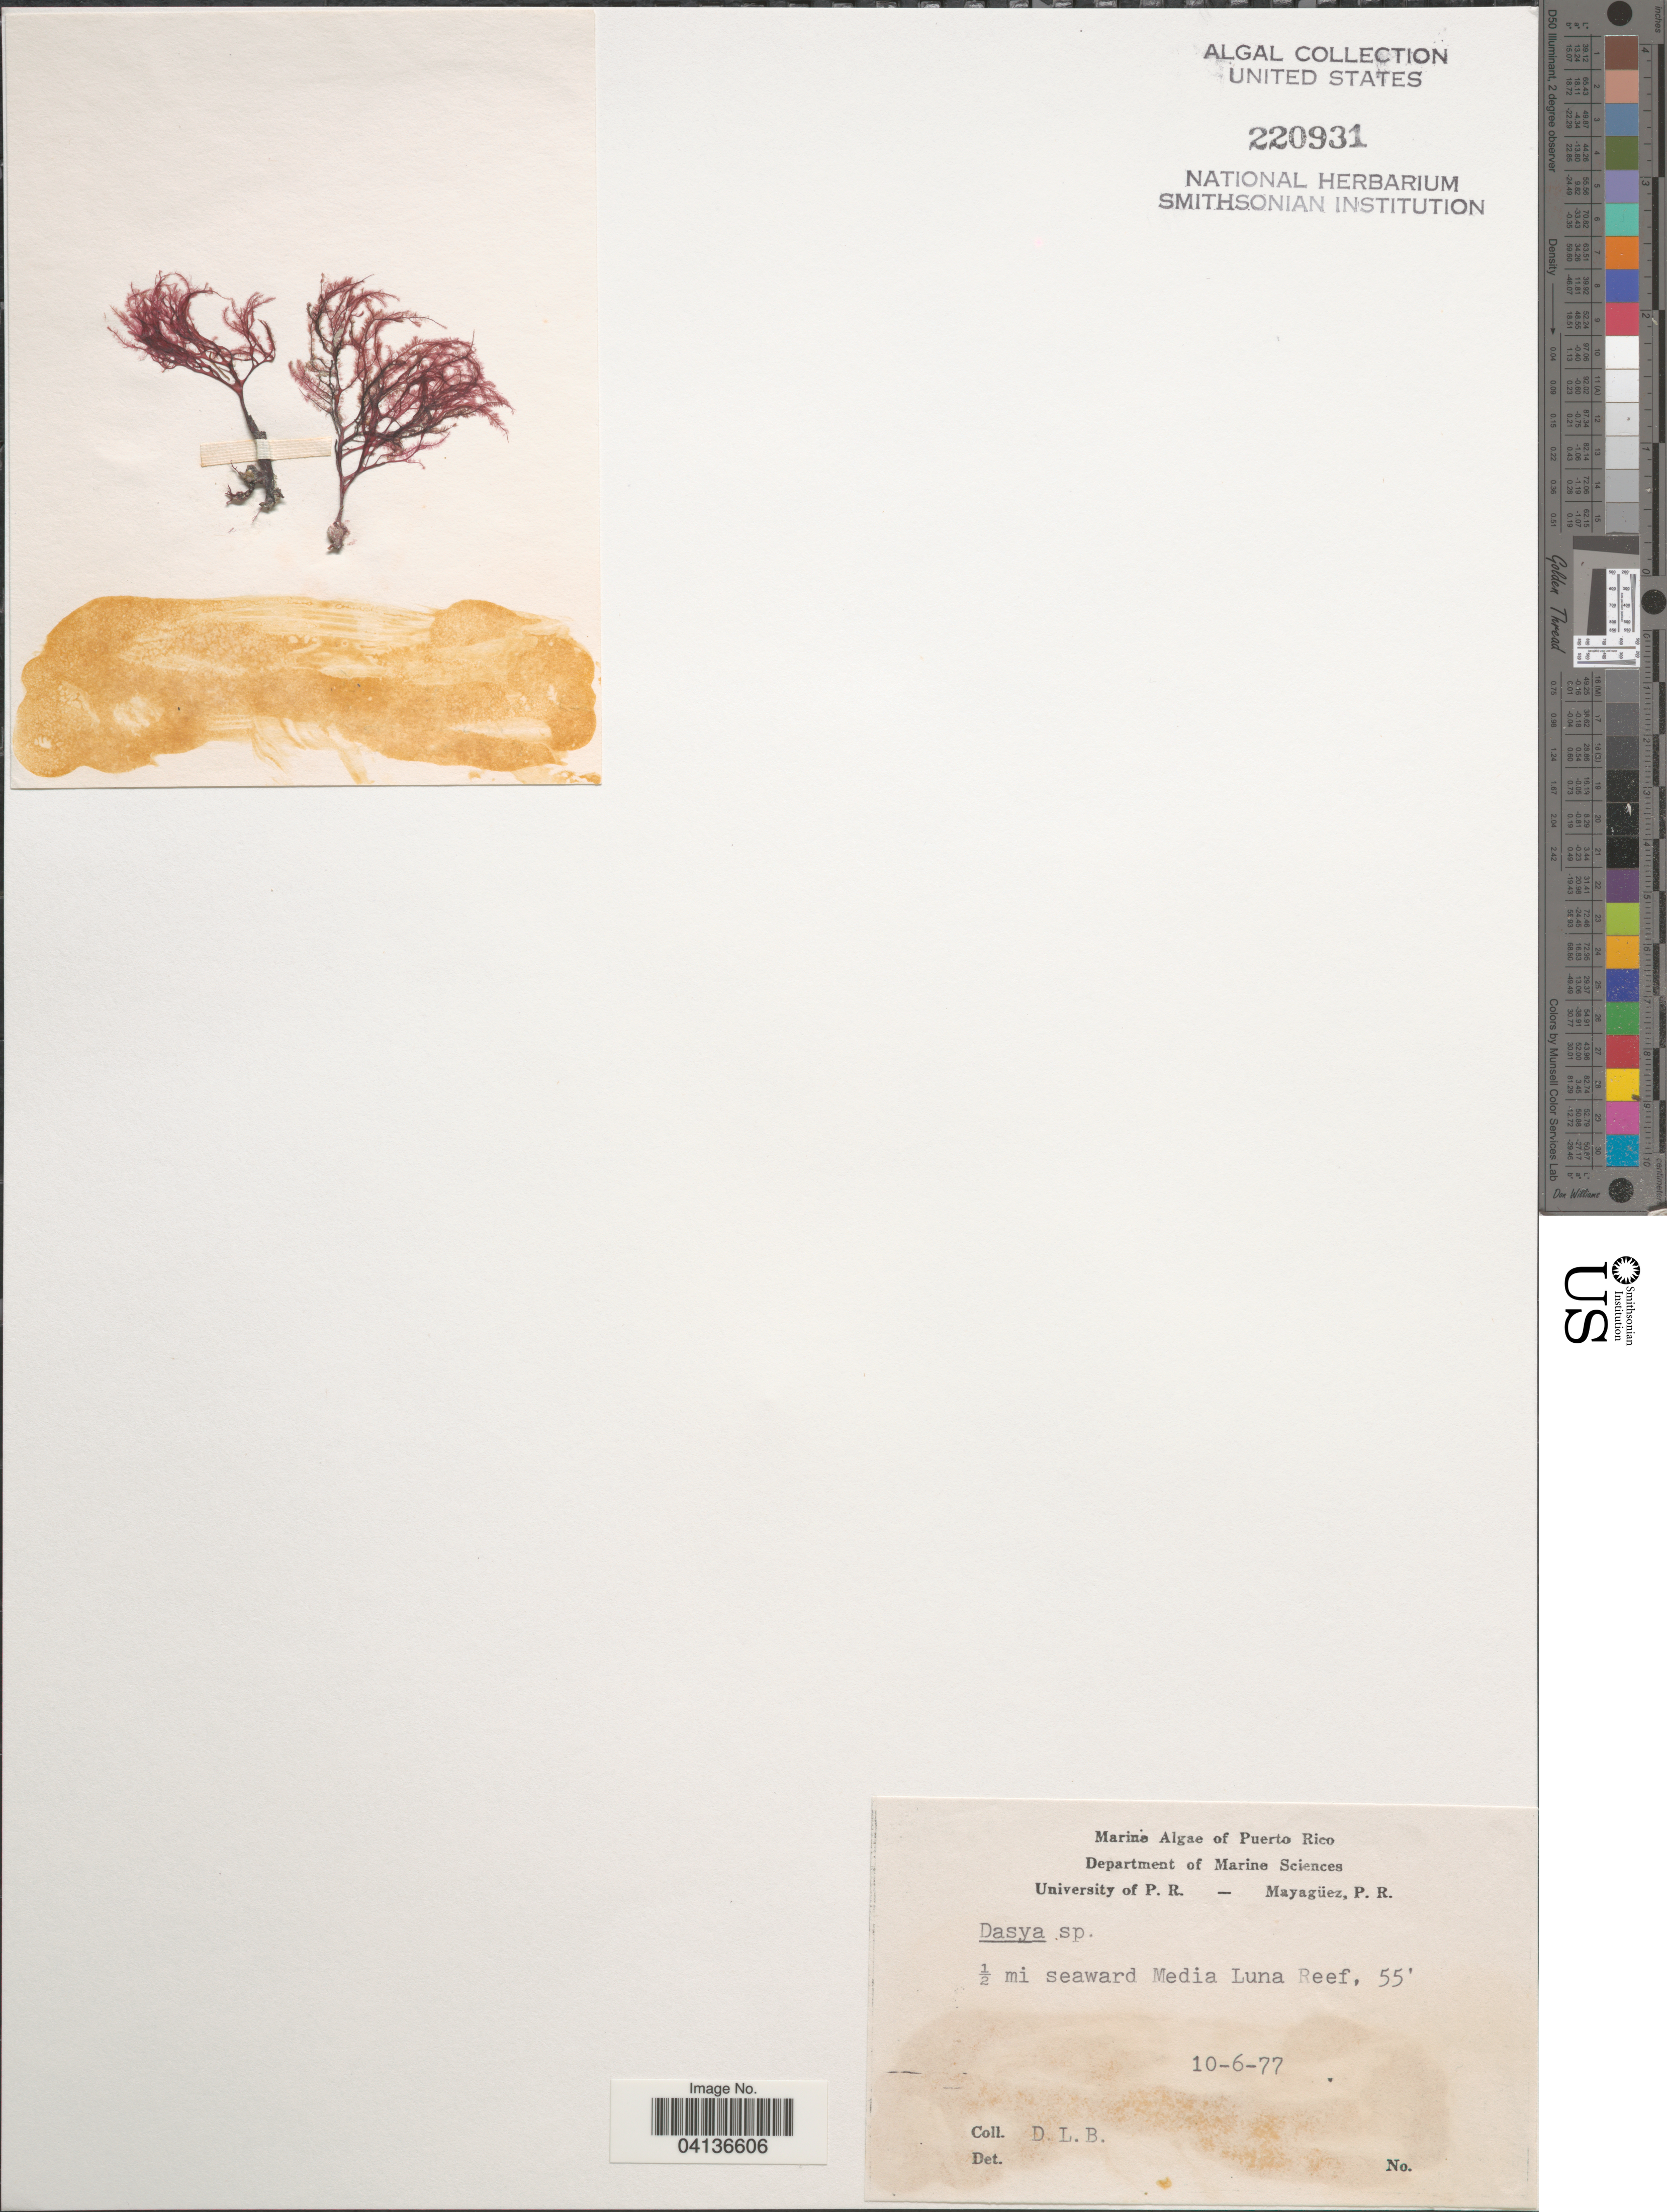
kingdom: Plantae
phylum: Rhodophyta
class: Florideophyceae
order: Ceramiales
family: Dasyaceae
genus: Dasya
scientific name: Dasya sp.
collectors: D. L. B.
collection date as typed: Transcribed d/m/y: 6/10/77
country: Puerto Rico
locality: ½ mi seaward Media Luna Reef.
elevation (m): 17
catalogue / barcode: US 220931